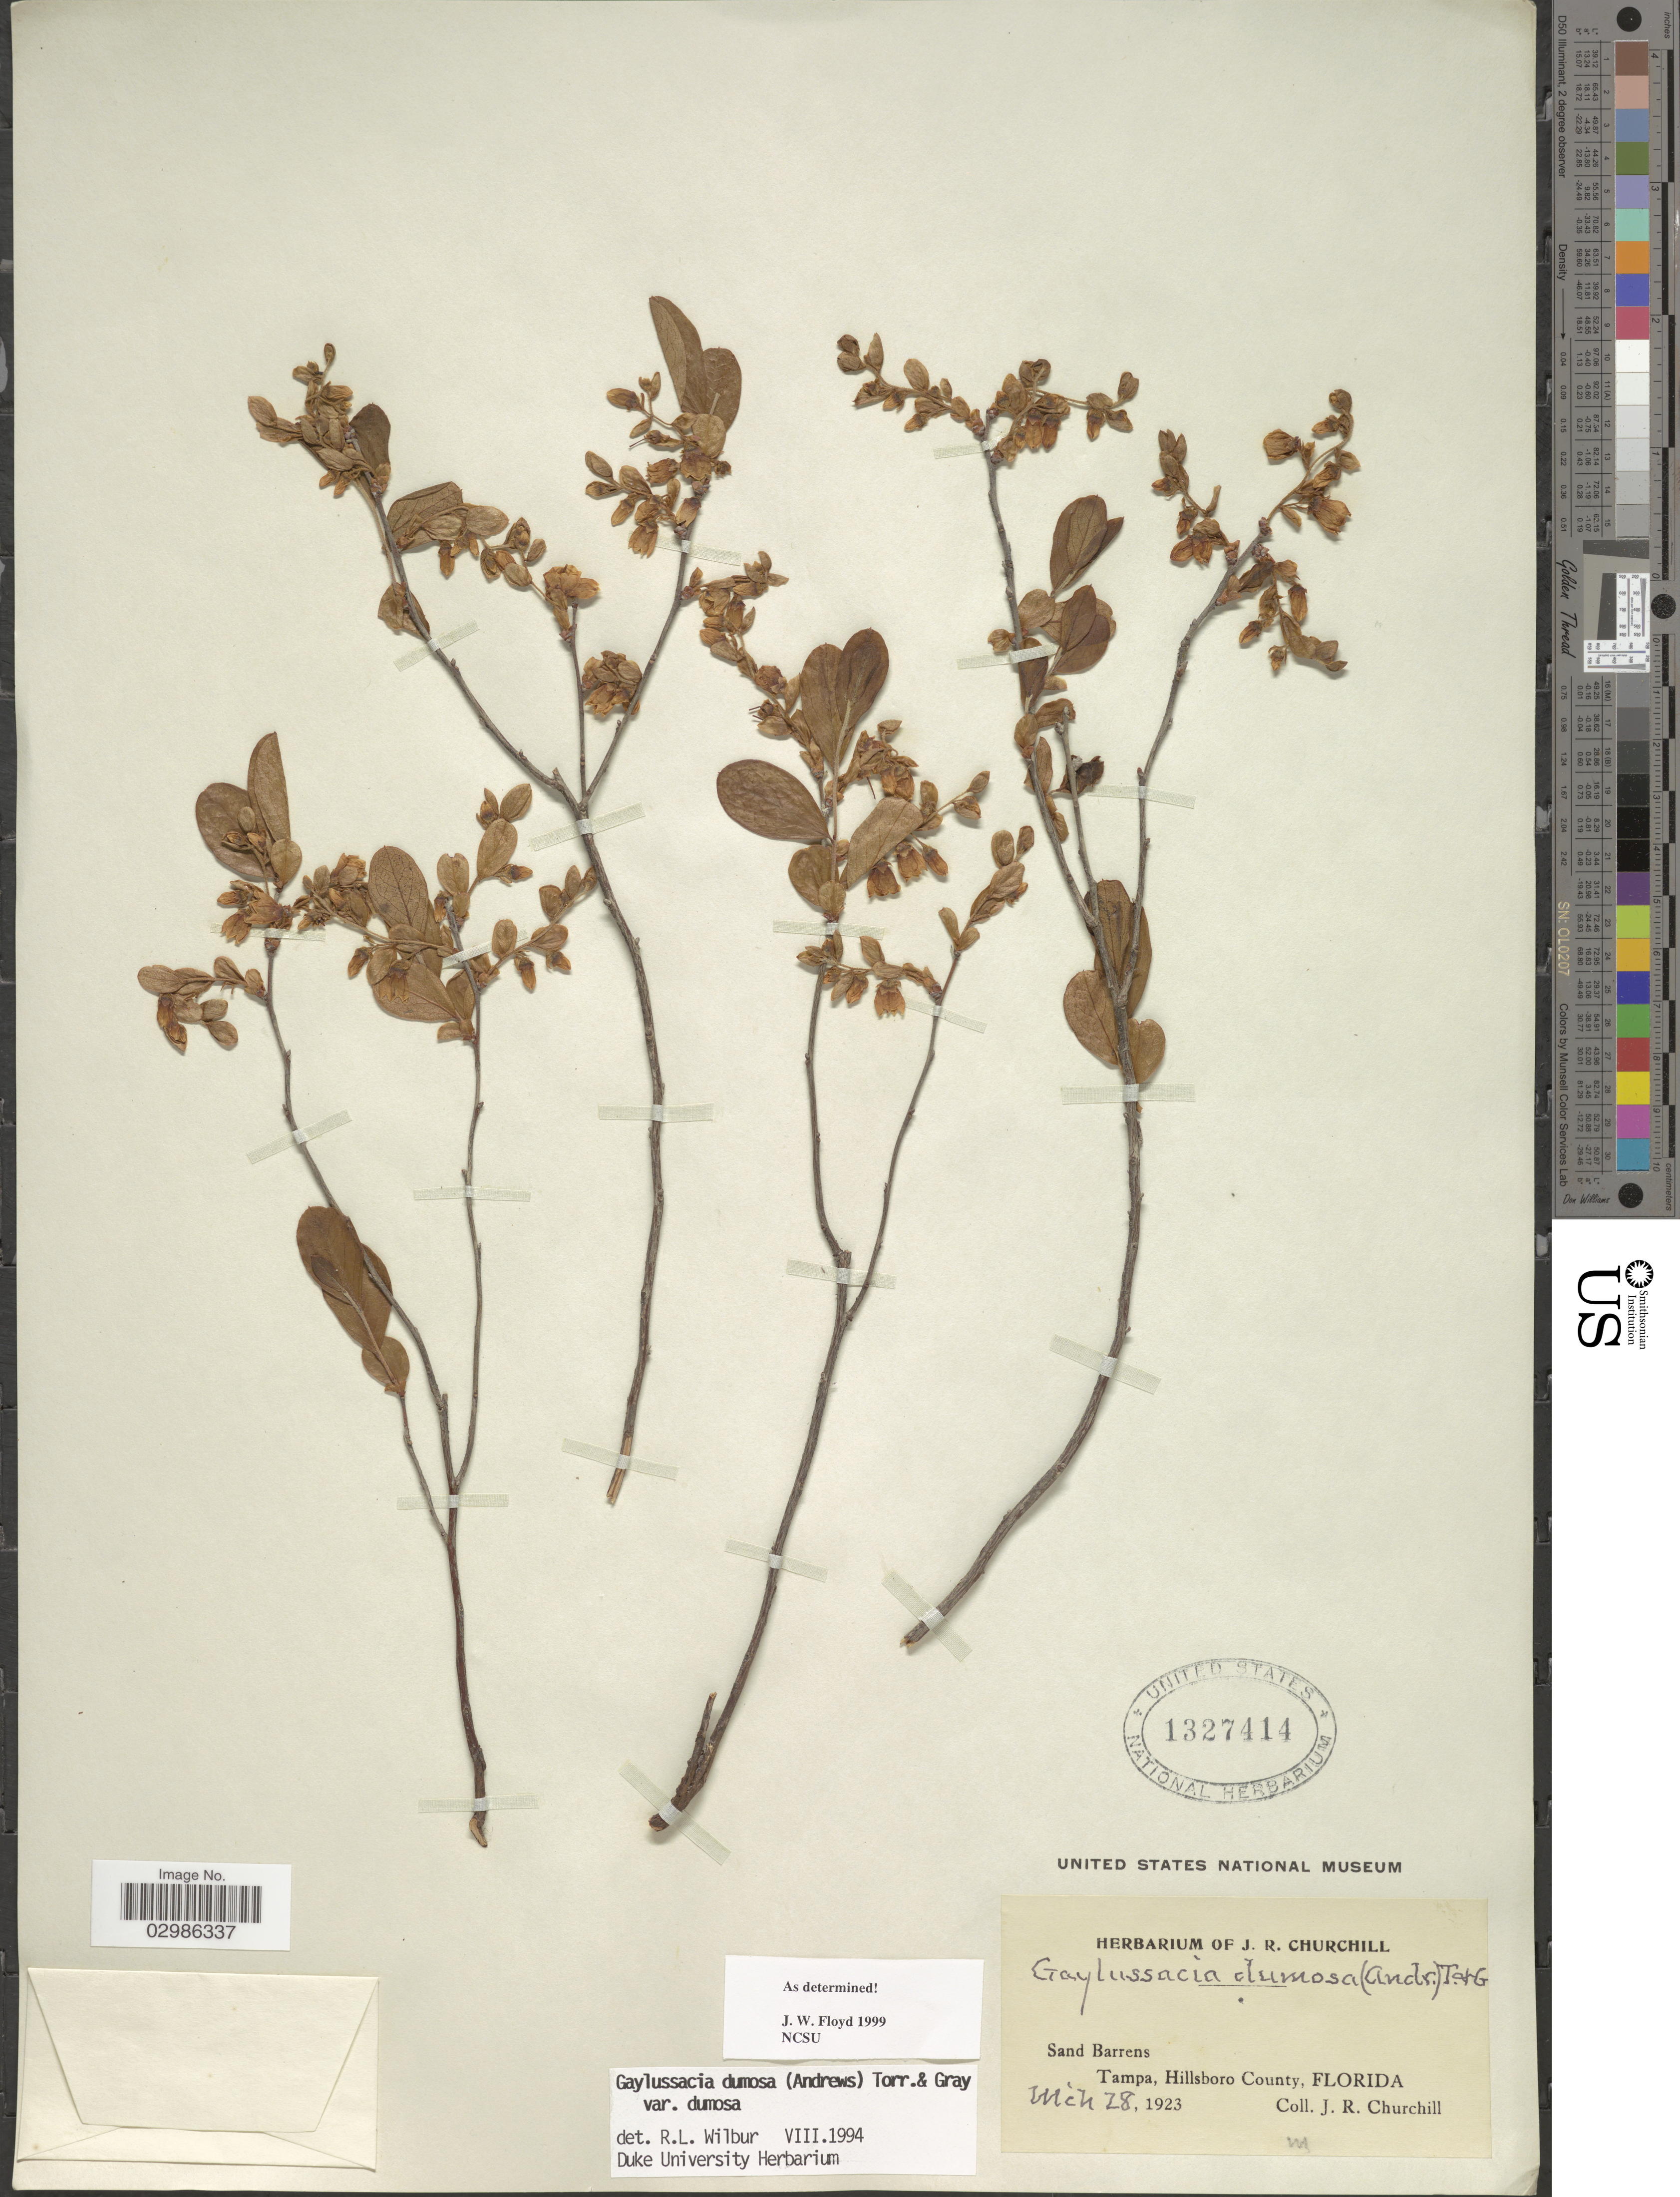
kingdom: Plantae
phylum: Tracheophyta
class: Magnoliopsida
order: Ericales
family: Ericaceae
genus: Gaylussacia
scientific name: Gaylussacia dumosa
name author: (Andrews) Torr. & A. Gray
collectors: J. Churchill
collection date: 1923-03-28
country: United States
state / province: Florida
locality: Tampa, Hillsboro County.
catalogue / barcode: US 1327414